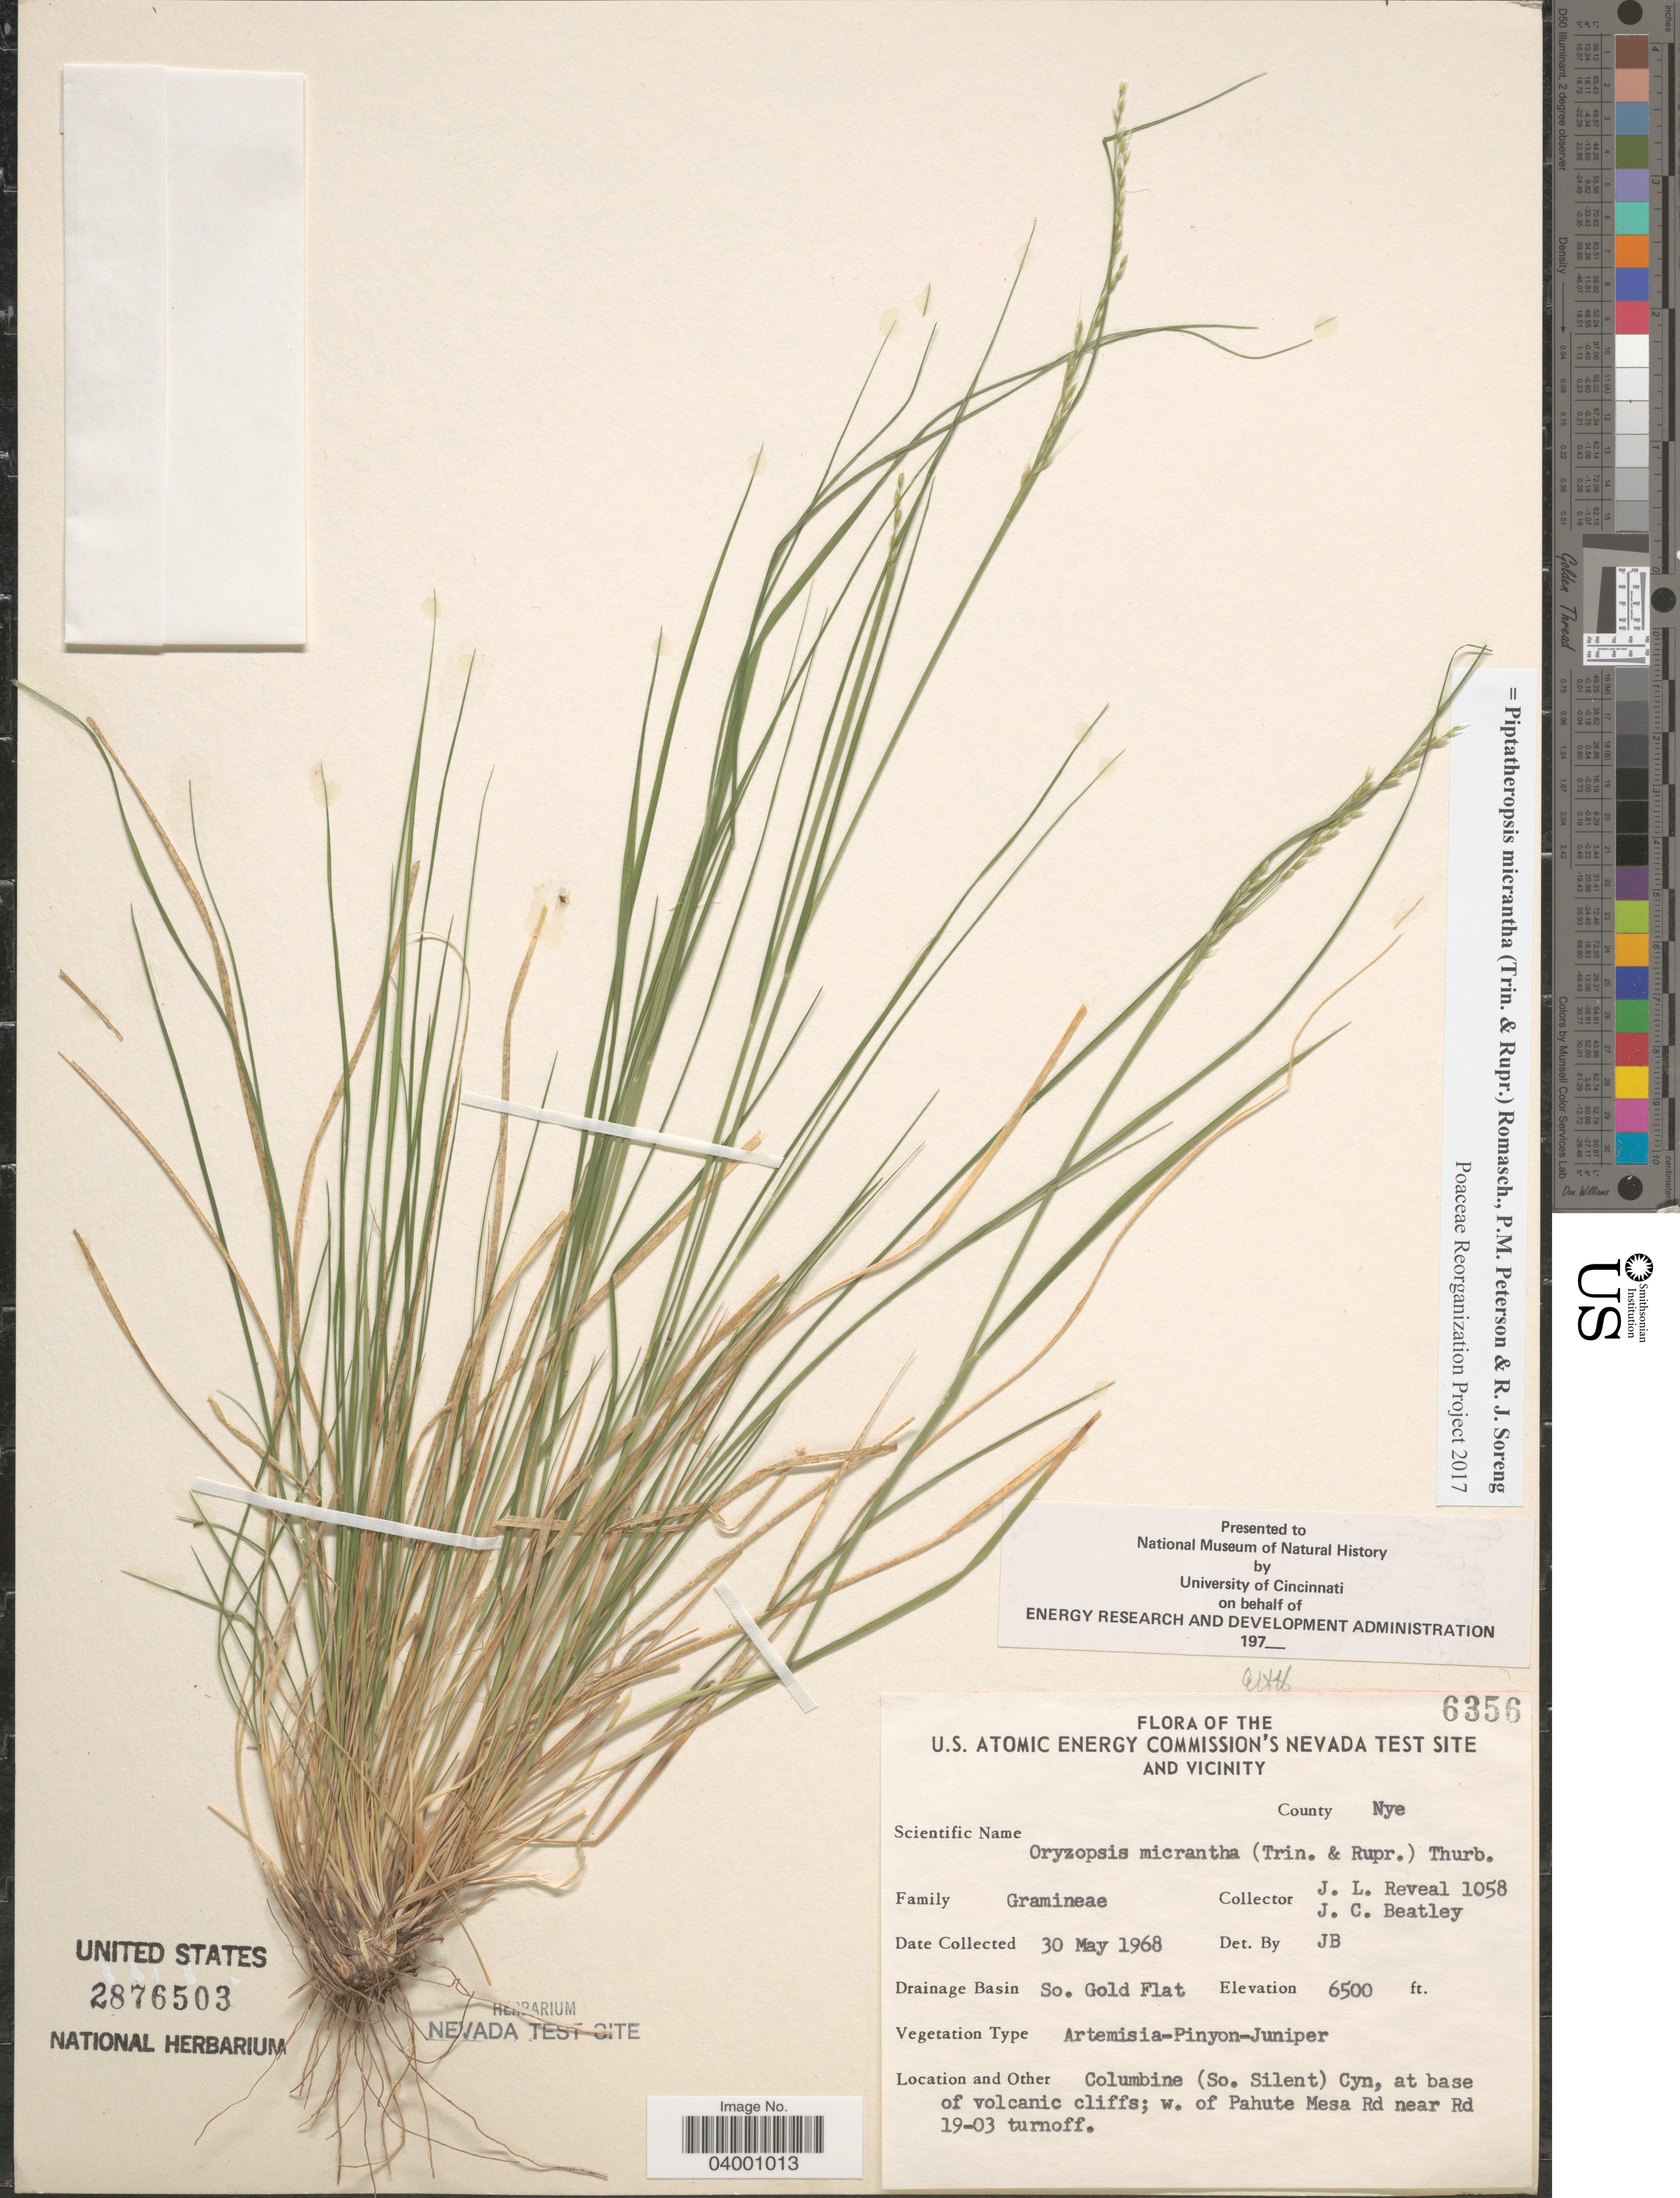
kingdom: Plantae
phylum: Tracheophyta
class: Liliopsida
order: Poales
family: Poaceae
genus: Piptatheropsis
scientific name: Piptatheropsis micrantha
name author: (Trin. & Rupr.) Romasch.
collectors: J. L. Reveal & J. C. Beatley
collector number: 1058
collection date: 1968-05-30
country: United States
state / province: Nevada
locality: U.S. Atomic Energy Commission's Nevada Test Site and vicinity. County Nye. Drainage Basin So. Gold Flat. Columbine (So. Silent) Cyn, at base of volcanic cliffs; w. of Pahute Mesa Rd near Rd 19-03 turnoff.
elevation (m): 1981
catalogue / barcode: US 2876503